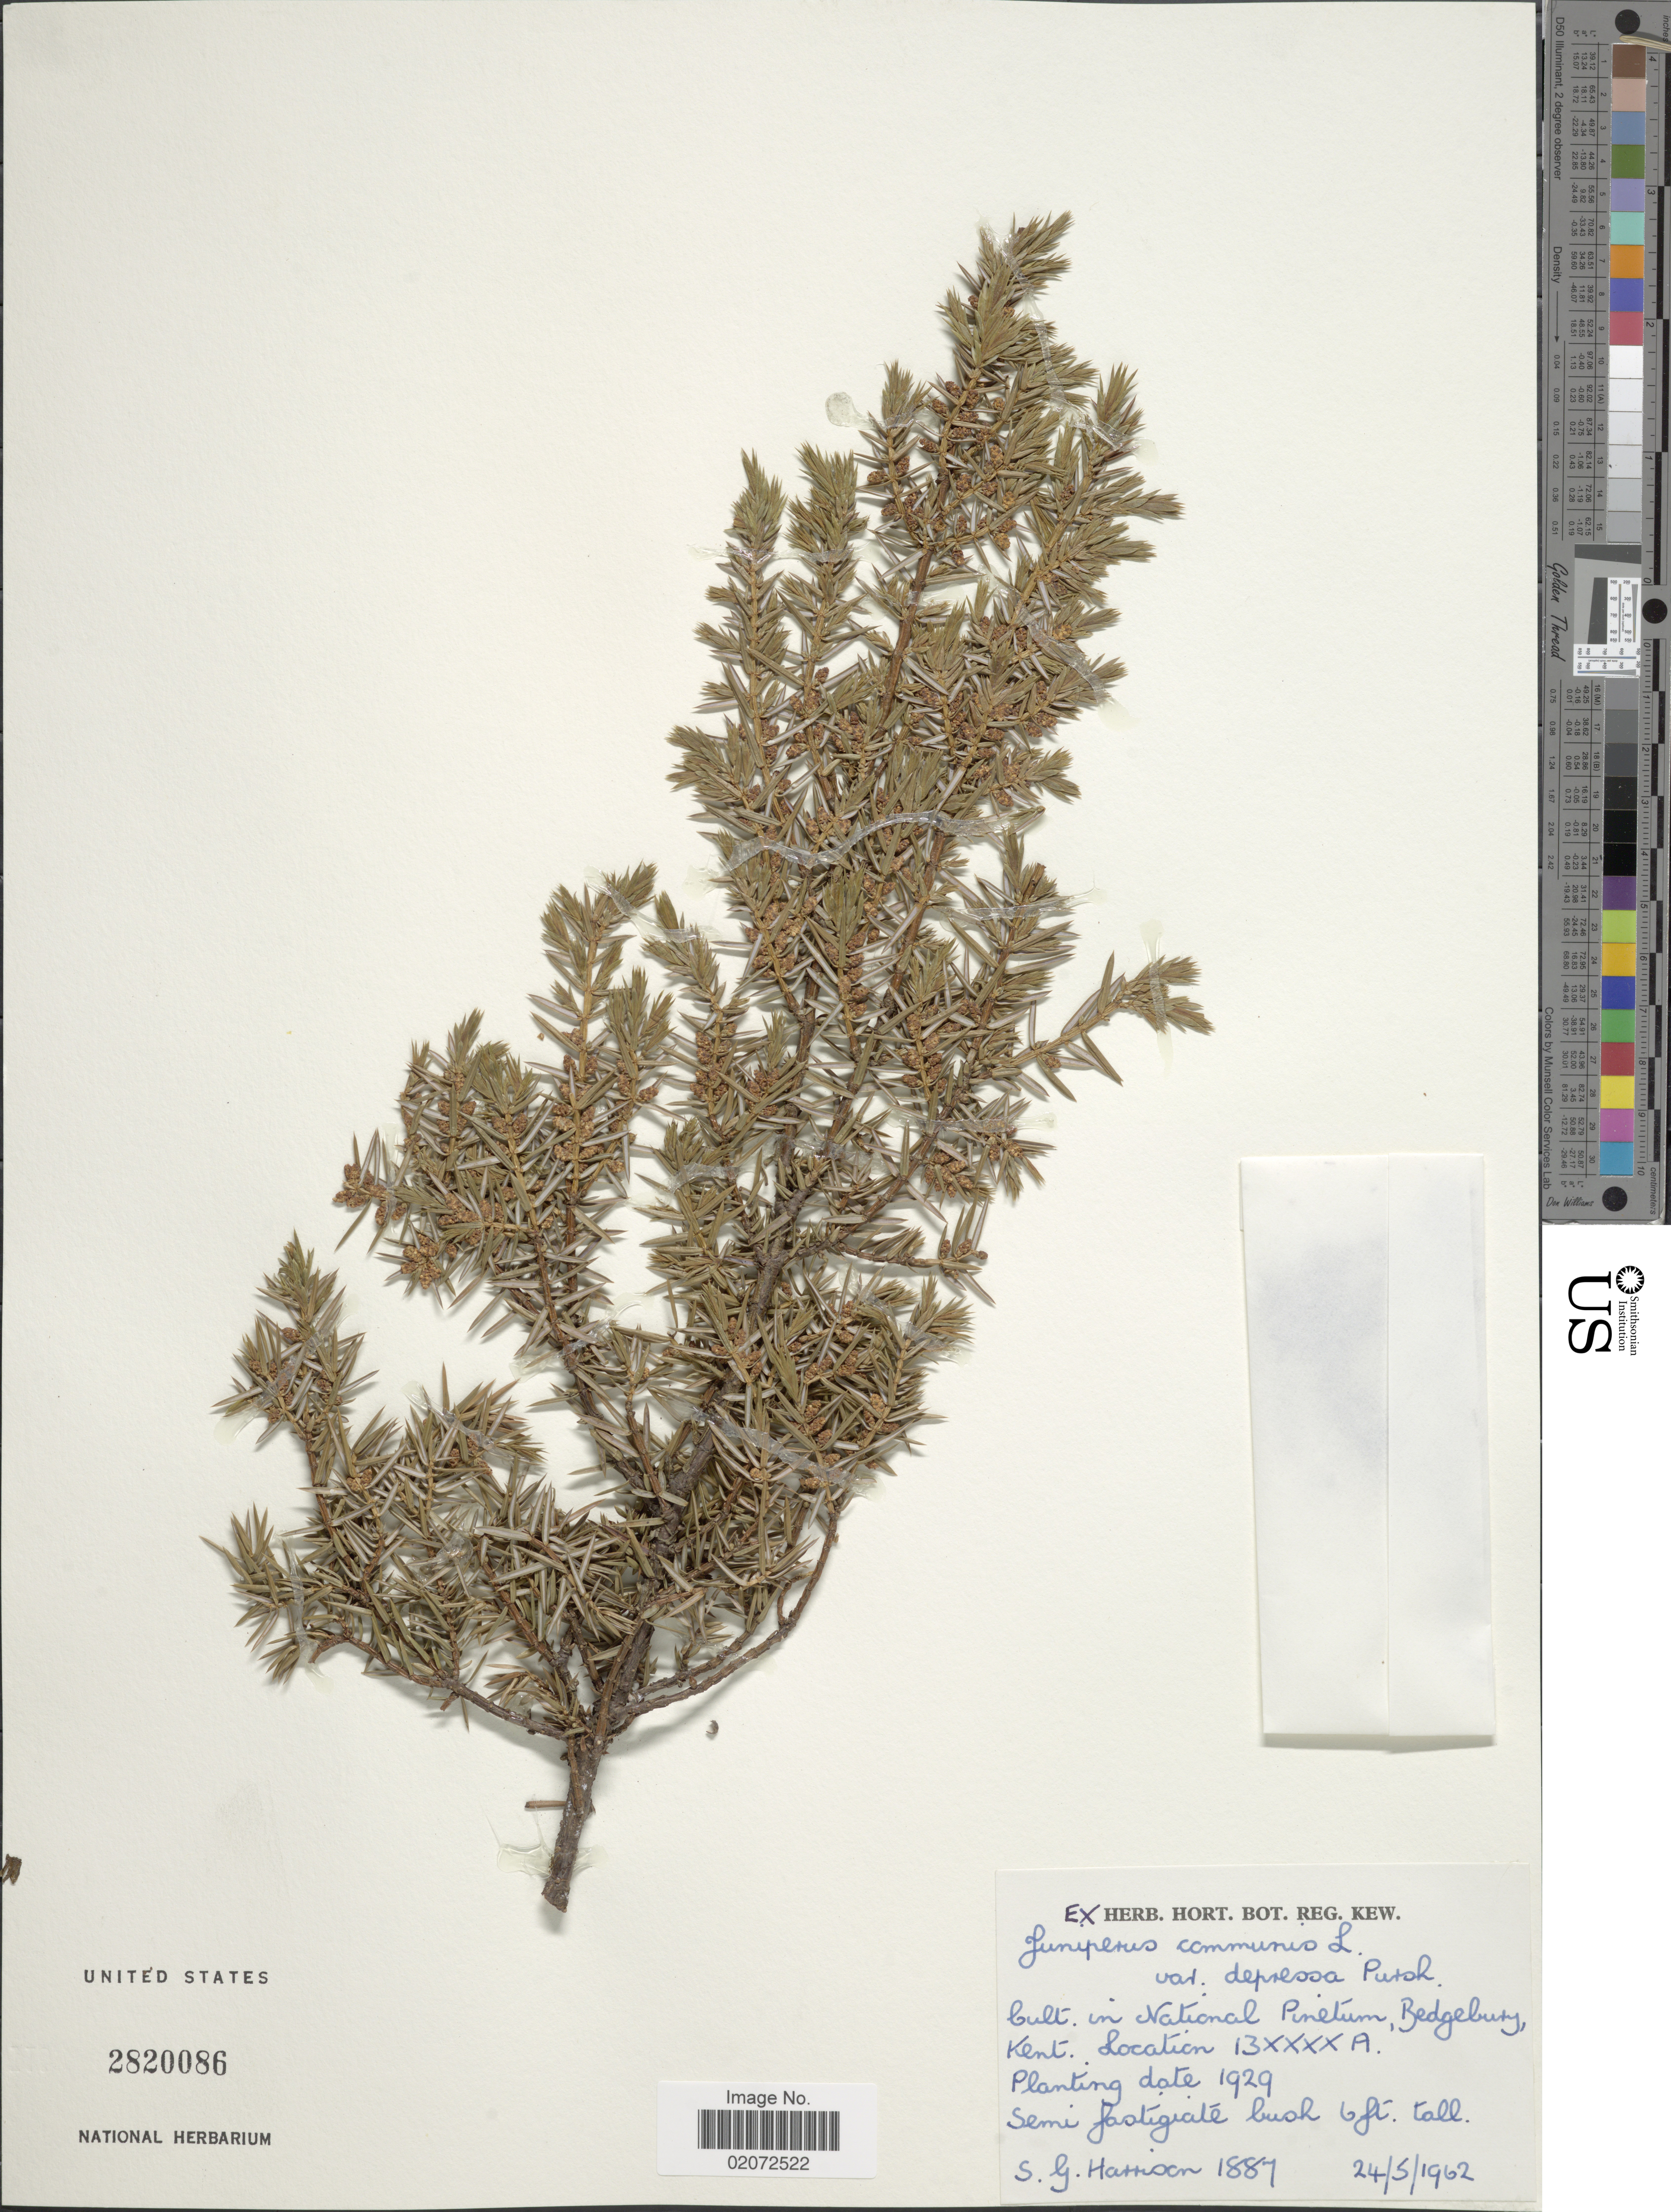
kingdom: Plantae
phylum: Tracheophyta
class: Pinopsida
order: Pinales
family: Cupressaceae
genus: Juniperus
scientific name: Juniperus communis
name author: L.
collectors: S. G. Harrison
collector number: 1887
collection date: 1962-05-24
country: United States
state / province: Kentucky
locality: Cult. in National Pinetum, Bedgebury, Kent. Location 13XXXXA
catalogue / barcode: US 2820086